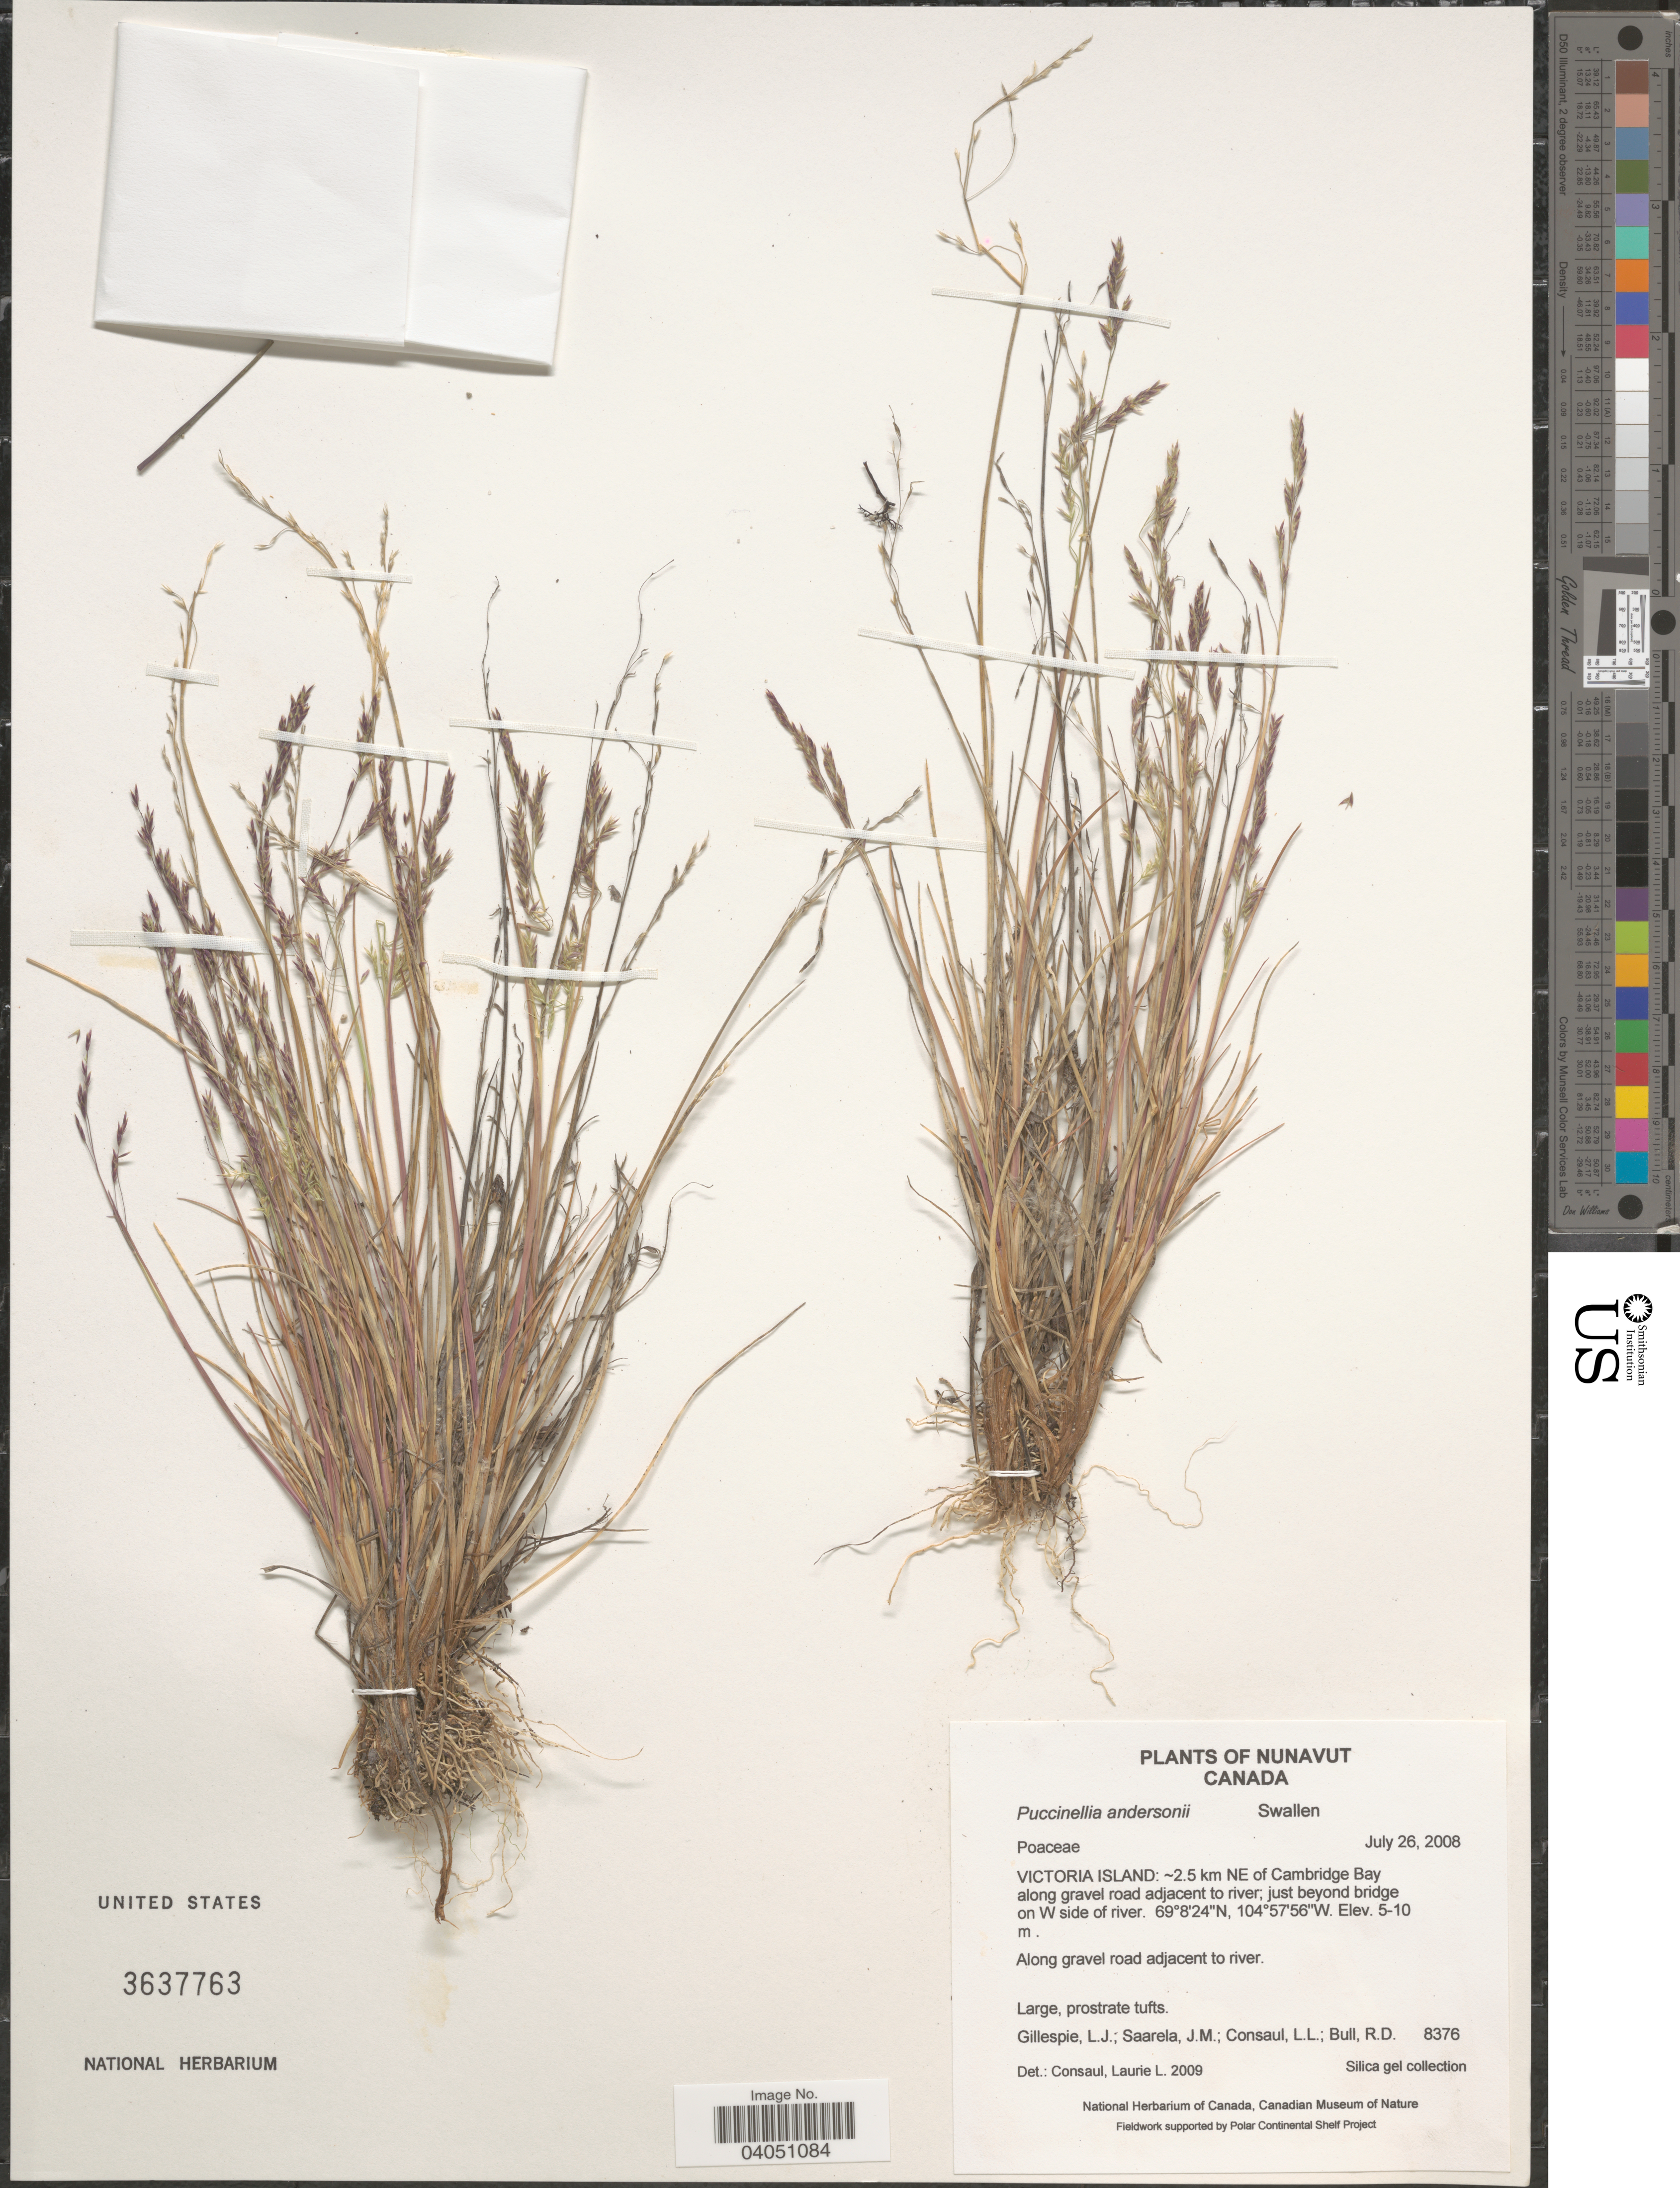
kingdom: Plantae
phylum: Tracheophyta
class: Liliopsida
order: Poales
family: Poaceae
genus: Puccinellia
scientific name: Puccinellia andersonii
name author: Swallen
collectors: L. Gillespie, J. Saarela, L. Consaul & R. Bull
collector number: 8376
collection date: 2008-07-26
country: Canada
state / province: Nunavut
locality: Victoria Island: ~2.5 km NE of Cambridge Bay along gravel road adjacent to river; just beyond bridge on W side of river.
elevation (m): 5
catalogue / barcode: US 3637763